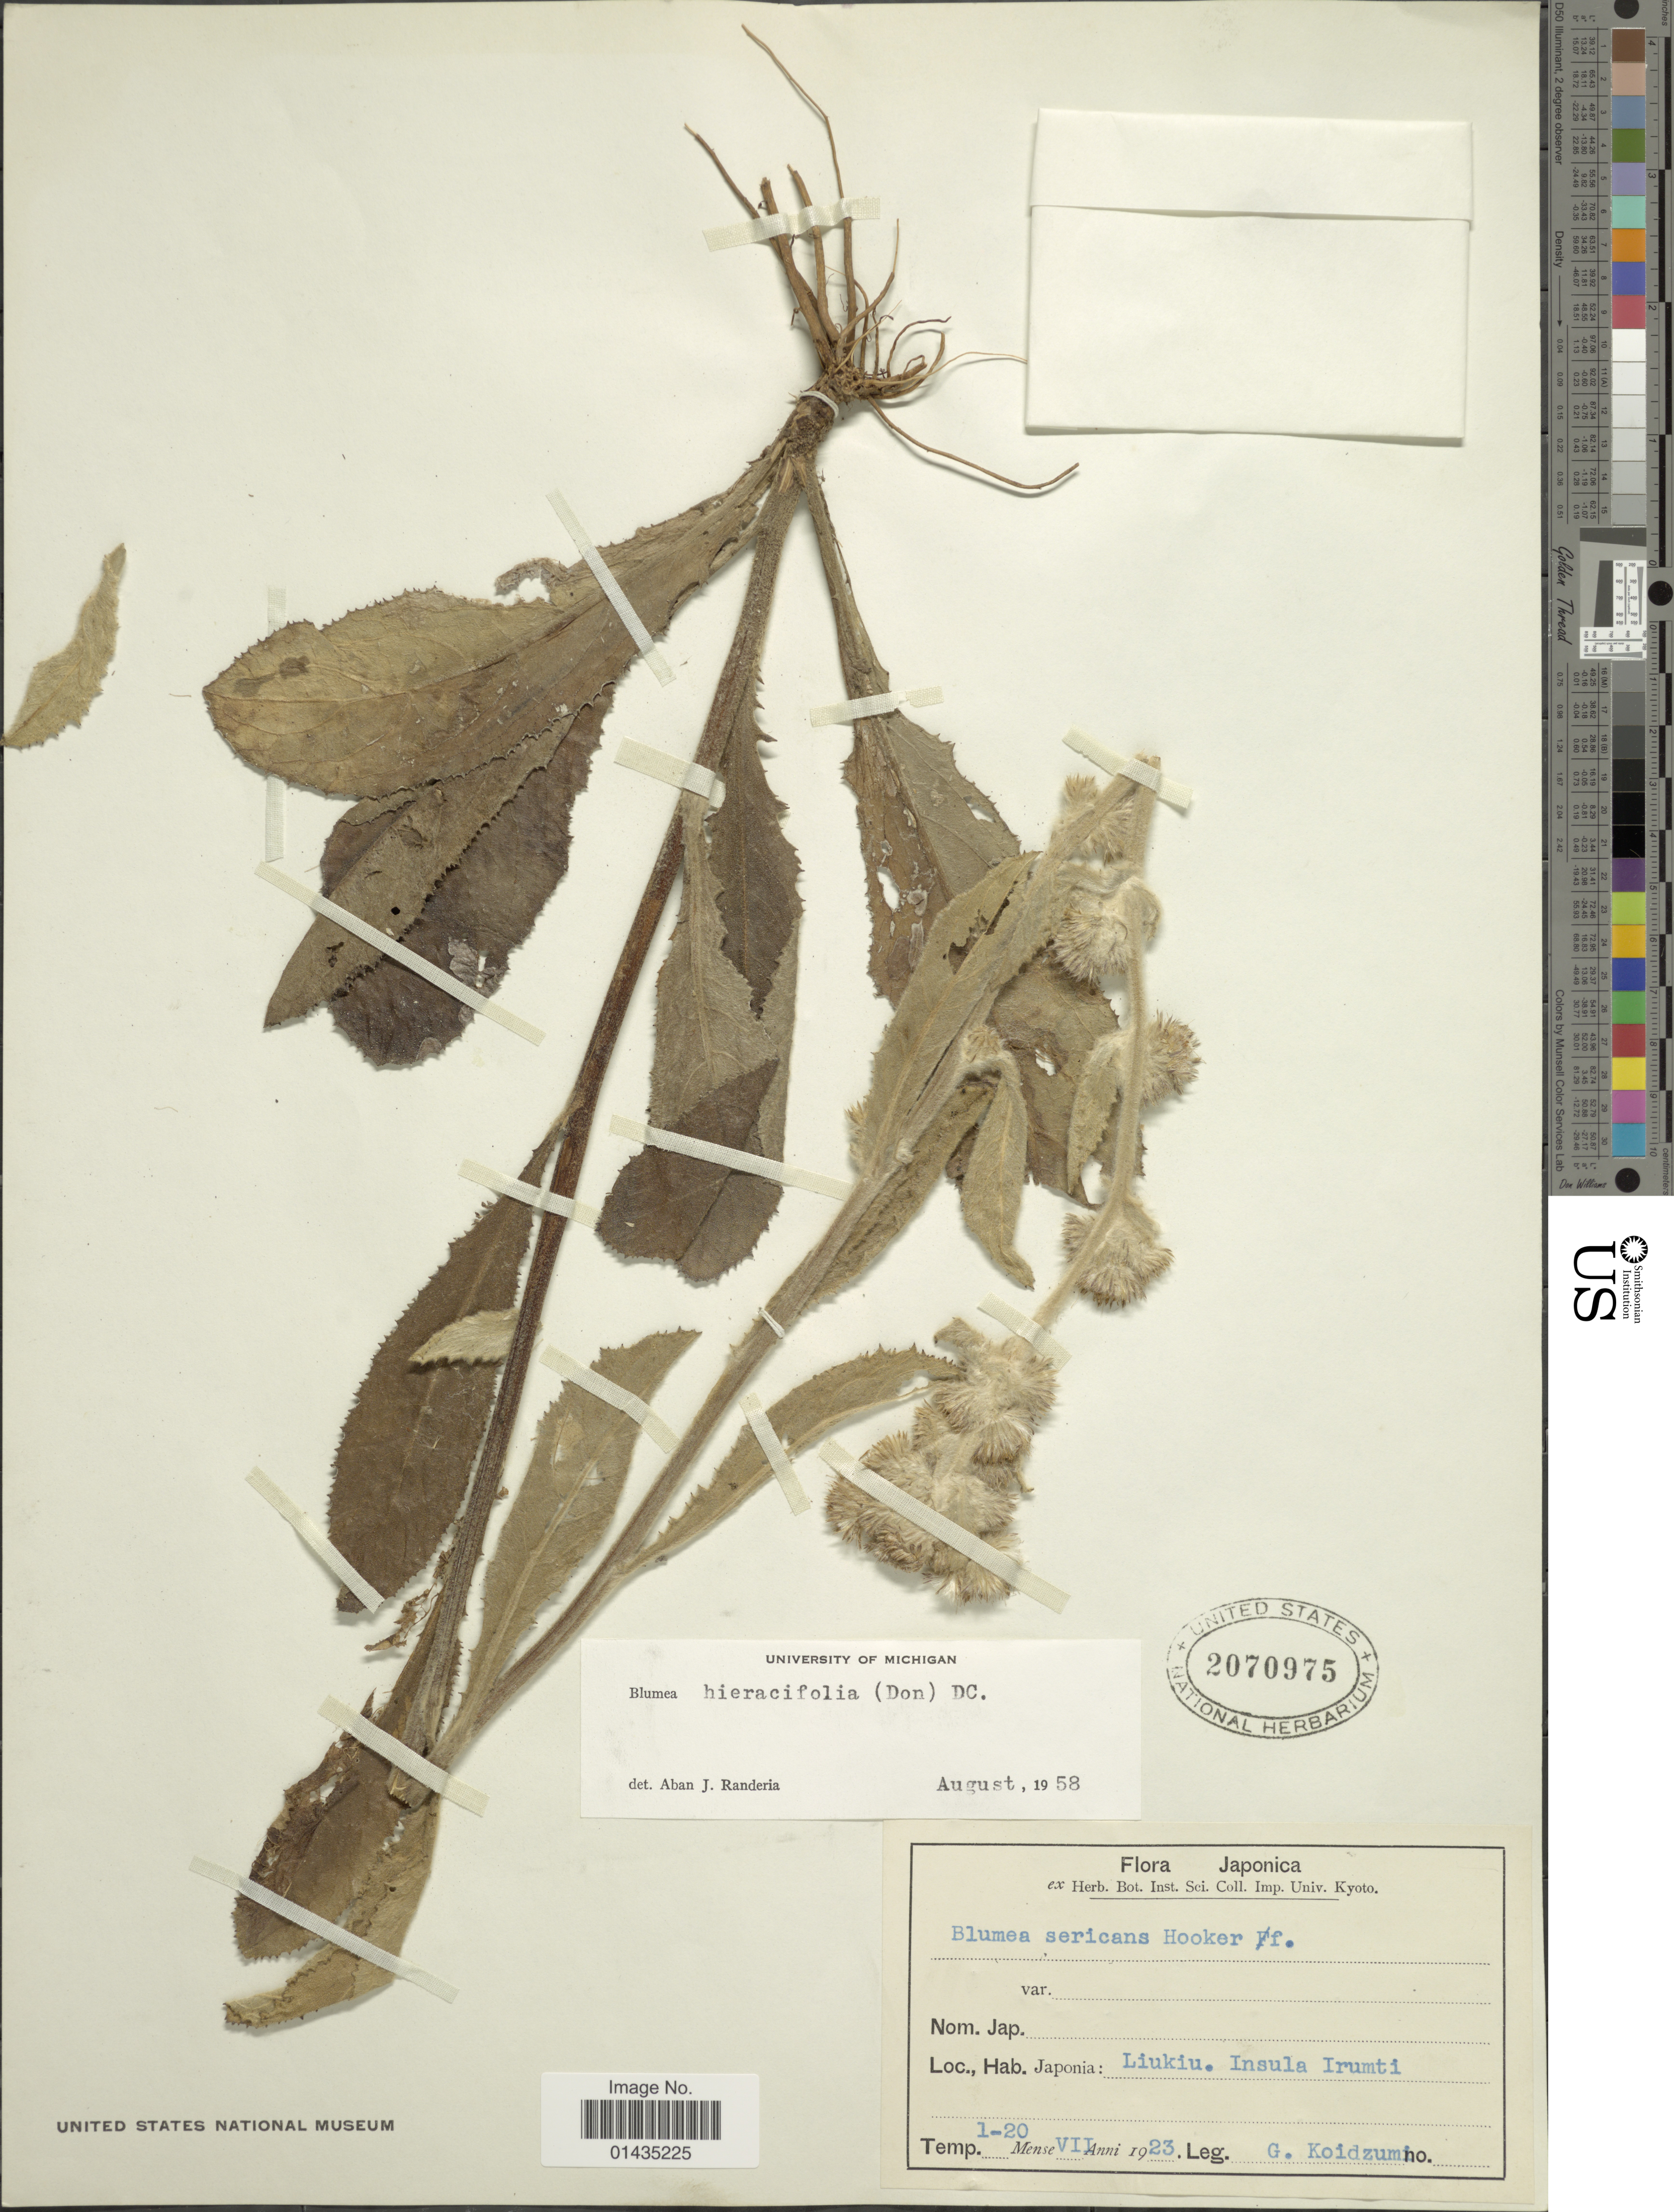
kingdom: Plantae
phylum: Tracheophyta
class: Magnoliopsida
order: Asterales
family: Asteraceae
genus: Blumea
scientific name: Blumea hieraciifolia var. hieraciifolia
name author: (Spreng.) DC.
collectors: G. Koidzumi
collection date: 1923-07-01/1923-07-20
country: Japan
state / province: Okinawa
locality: Japonia, Liukiu, Insula Irumti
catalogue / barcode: US 2070975